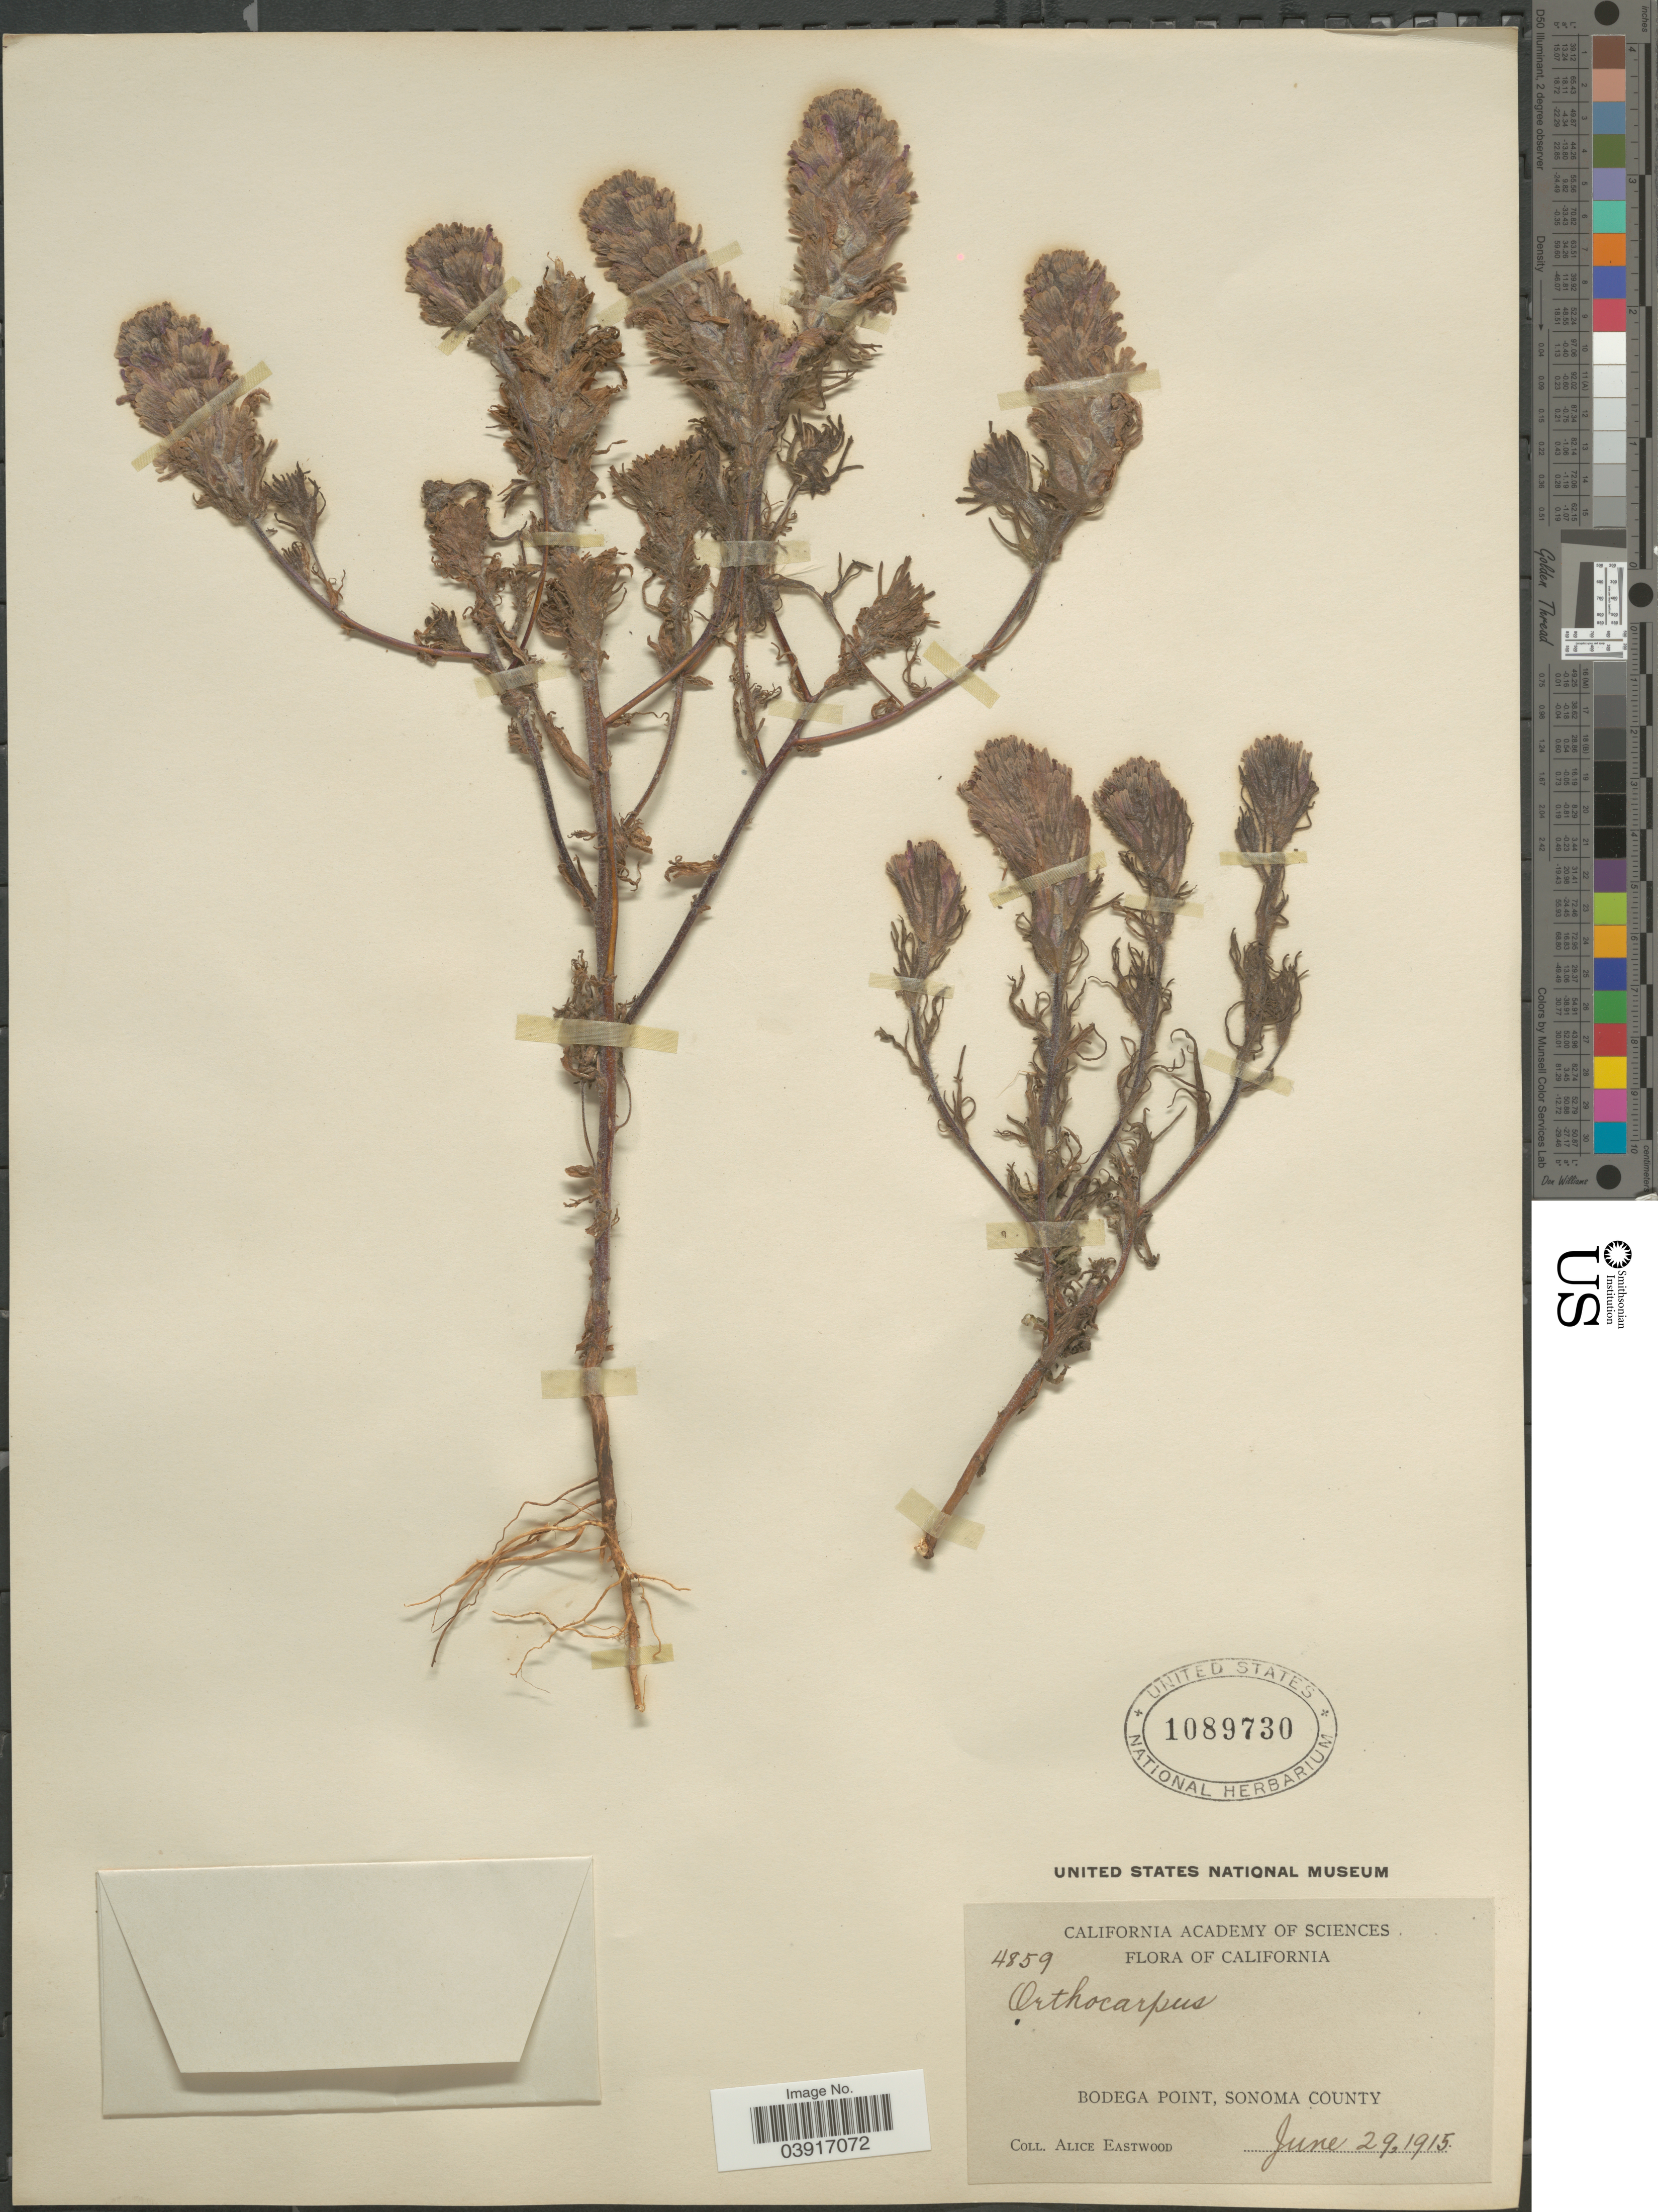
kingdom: Plantae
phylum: Tracheophyta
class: Magnoliopsida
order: Lamiales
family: Orobanchaceae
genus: Orthocarpus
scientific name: Orthocarpus densiflorus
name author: Benth.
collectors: A. Eastwood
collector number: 4859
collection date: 1915-06-29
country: United States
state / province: California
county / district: Sonoma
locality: Bodega Point, Sonoma County.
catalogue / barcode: US 1089730